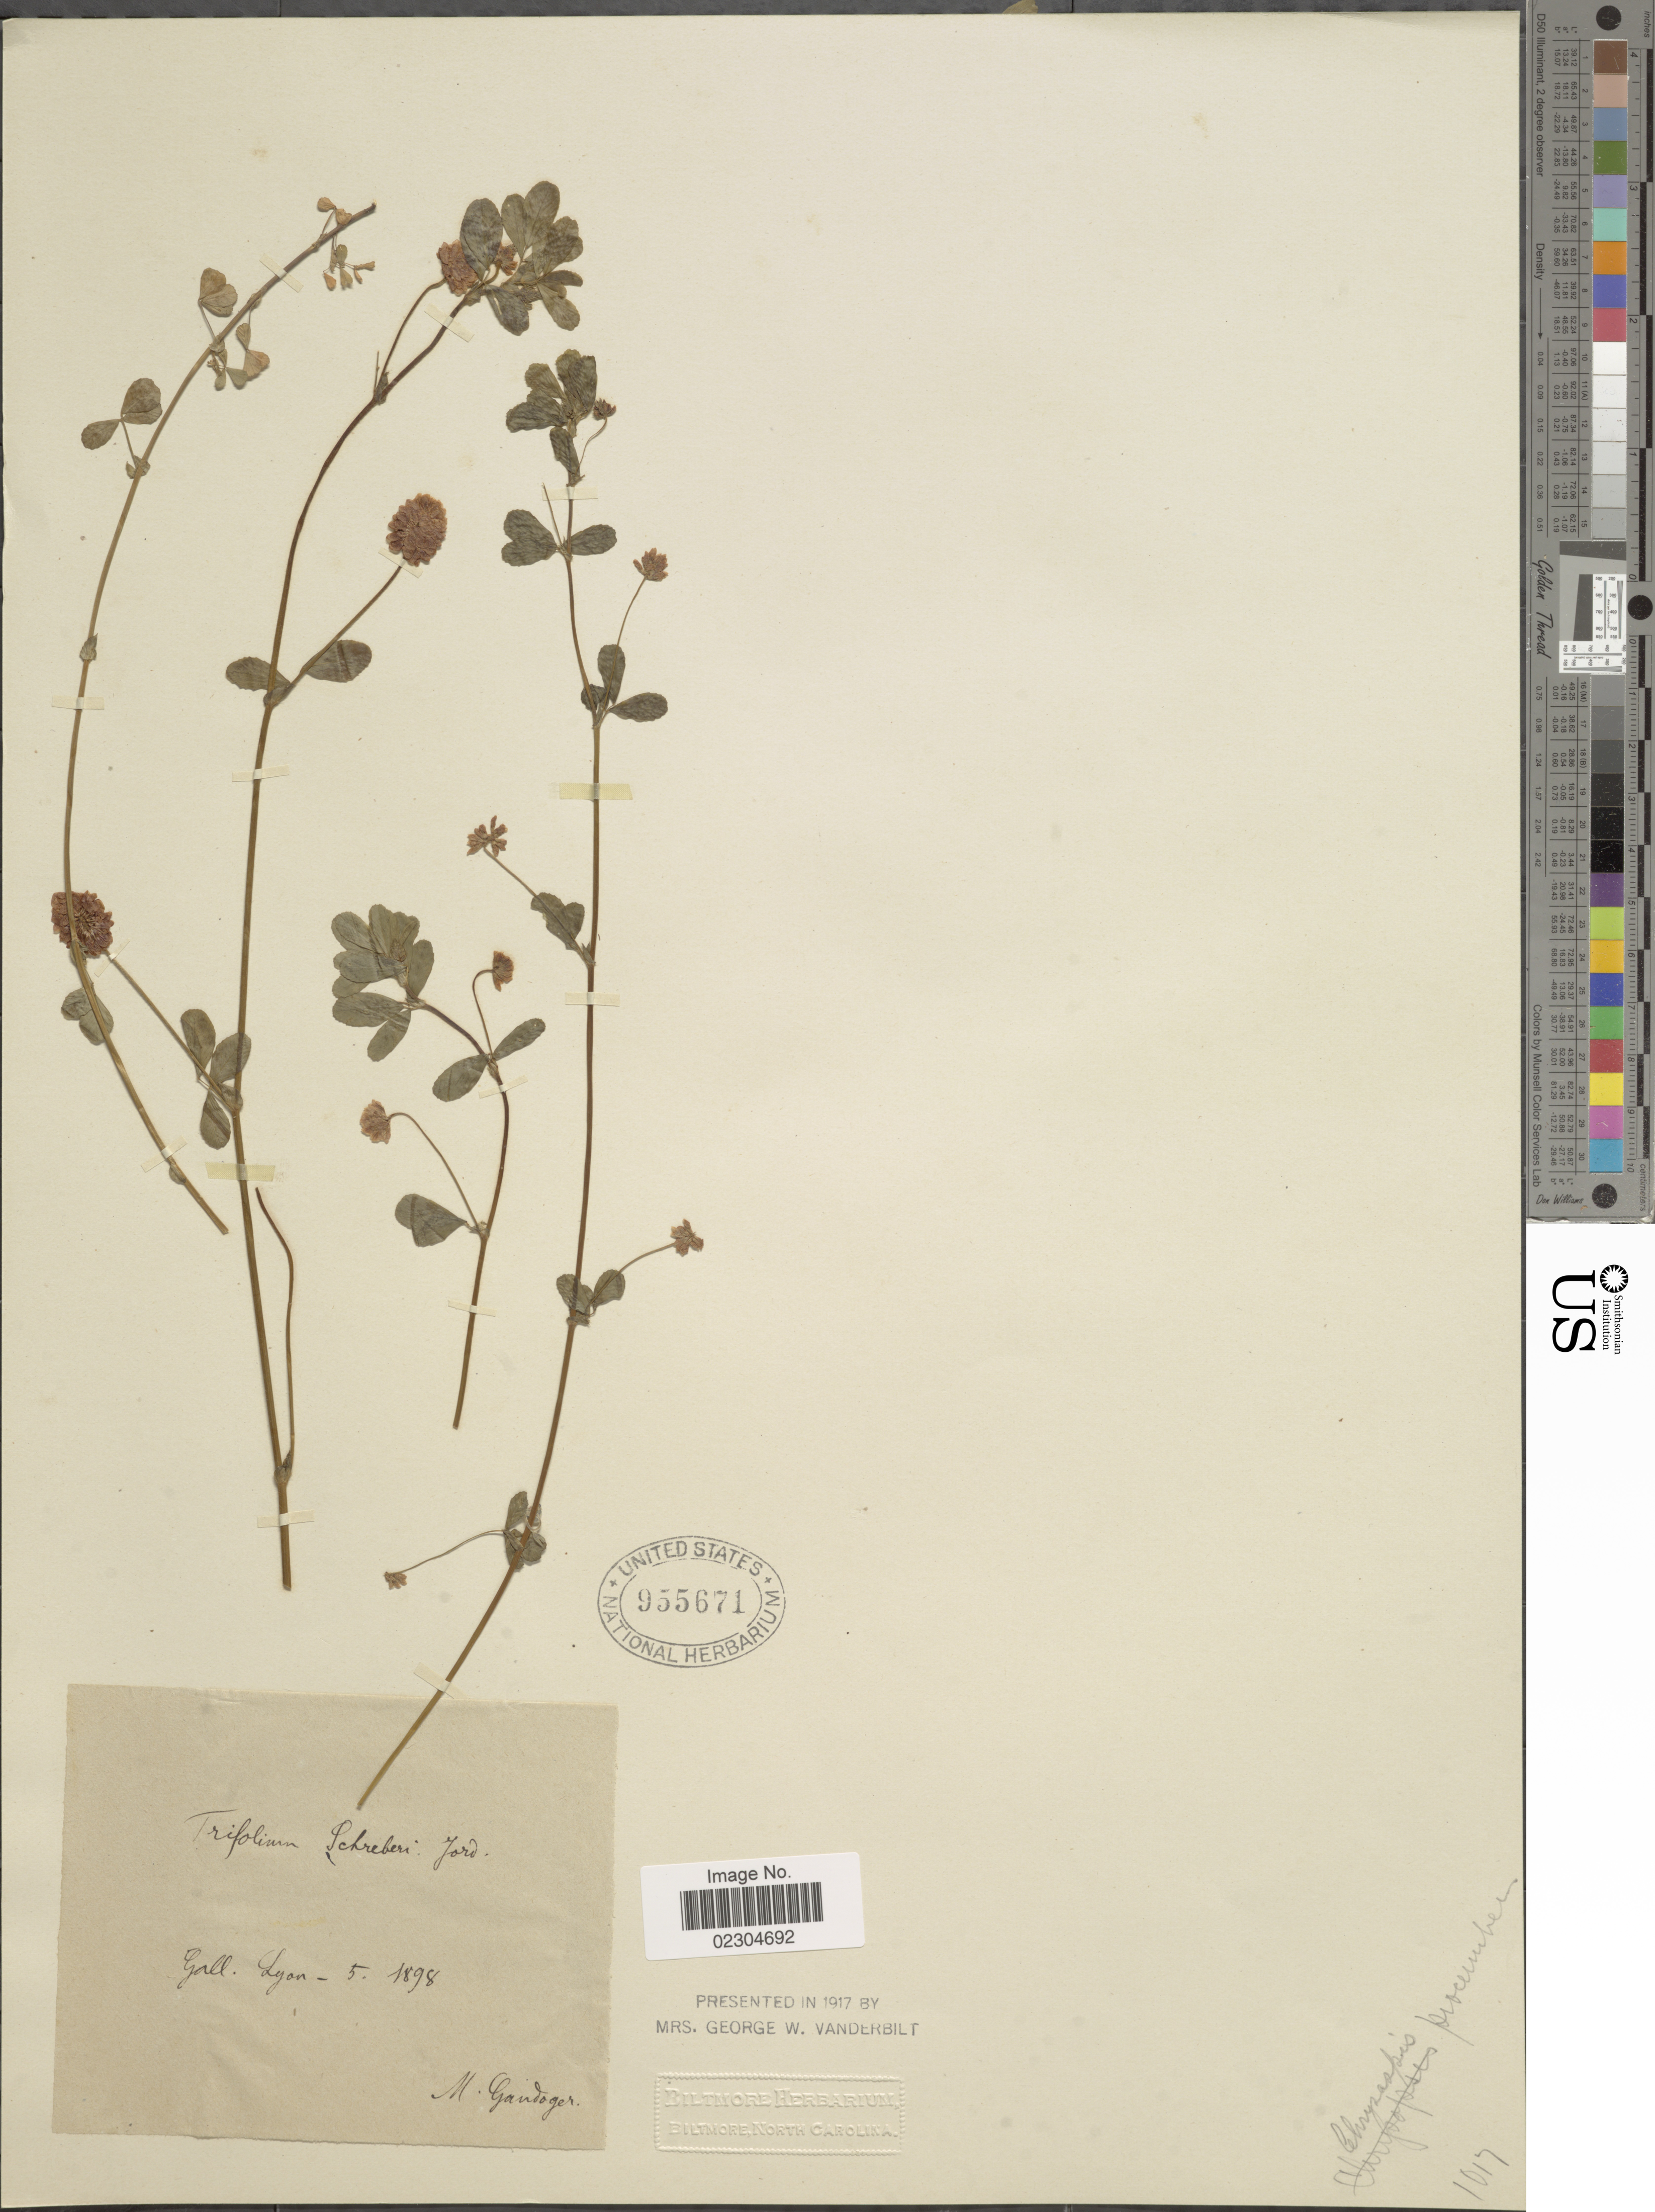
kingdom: Plantae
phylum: Tracheophyta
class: Magnoliopsida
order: Fabales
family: Fabaceae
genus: Trifolium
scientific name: Trifolium schreberi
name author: Jord. ex Reut.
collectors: M. Gandoger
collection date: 1898-05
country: France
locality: Gall. Lyon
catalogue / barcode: US 955671